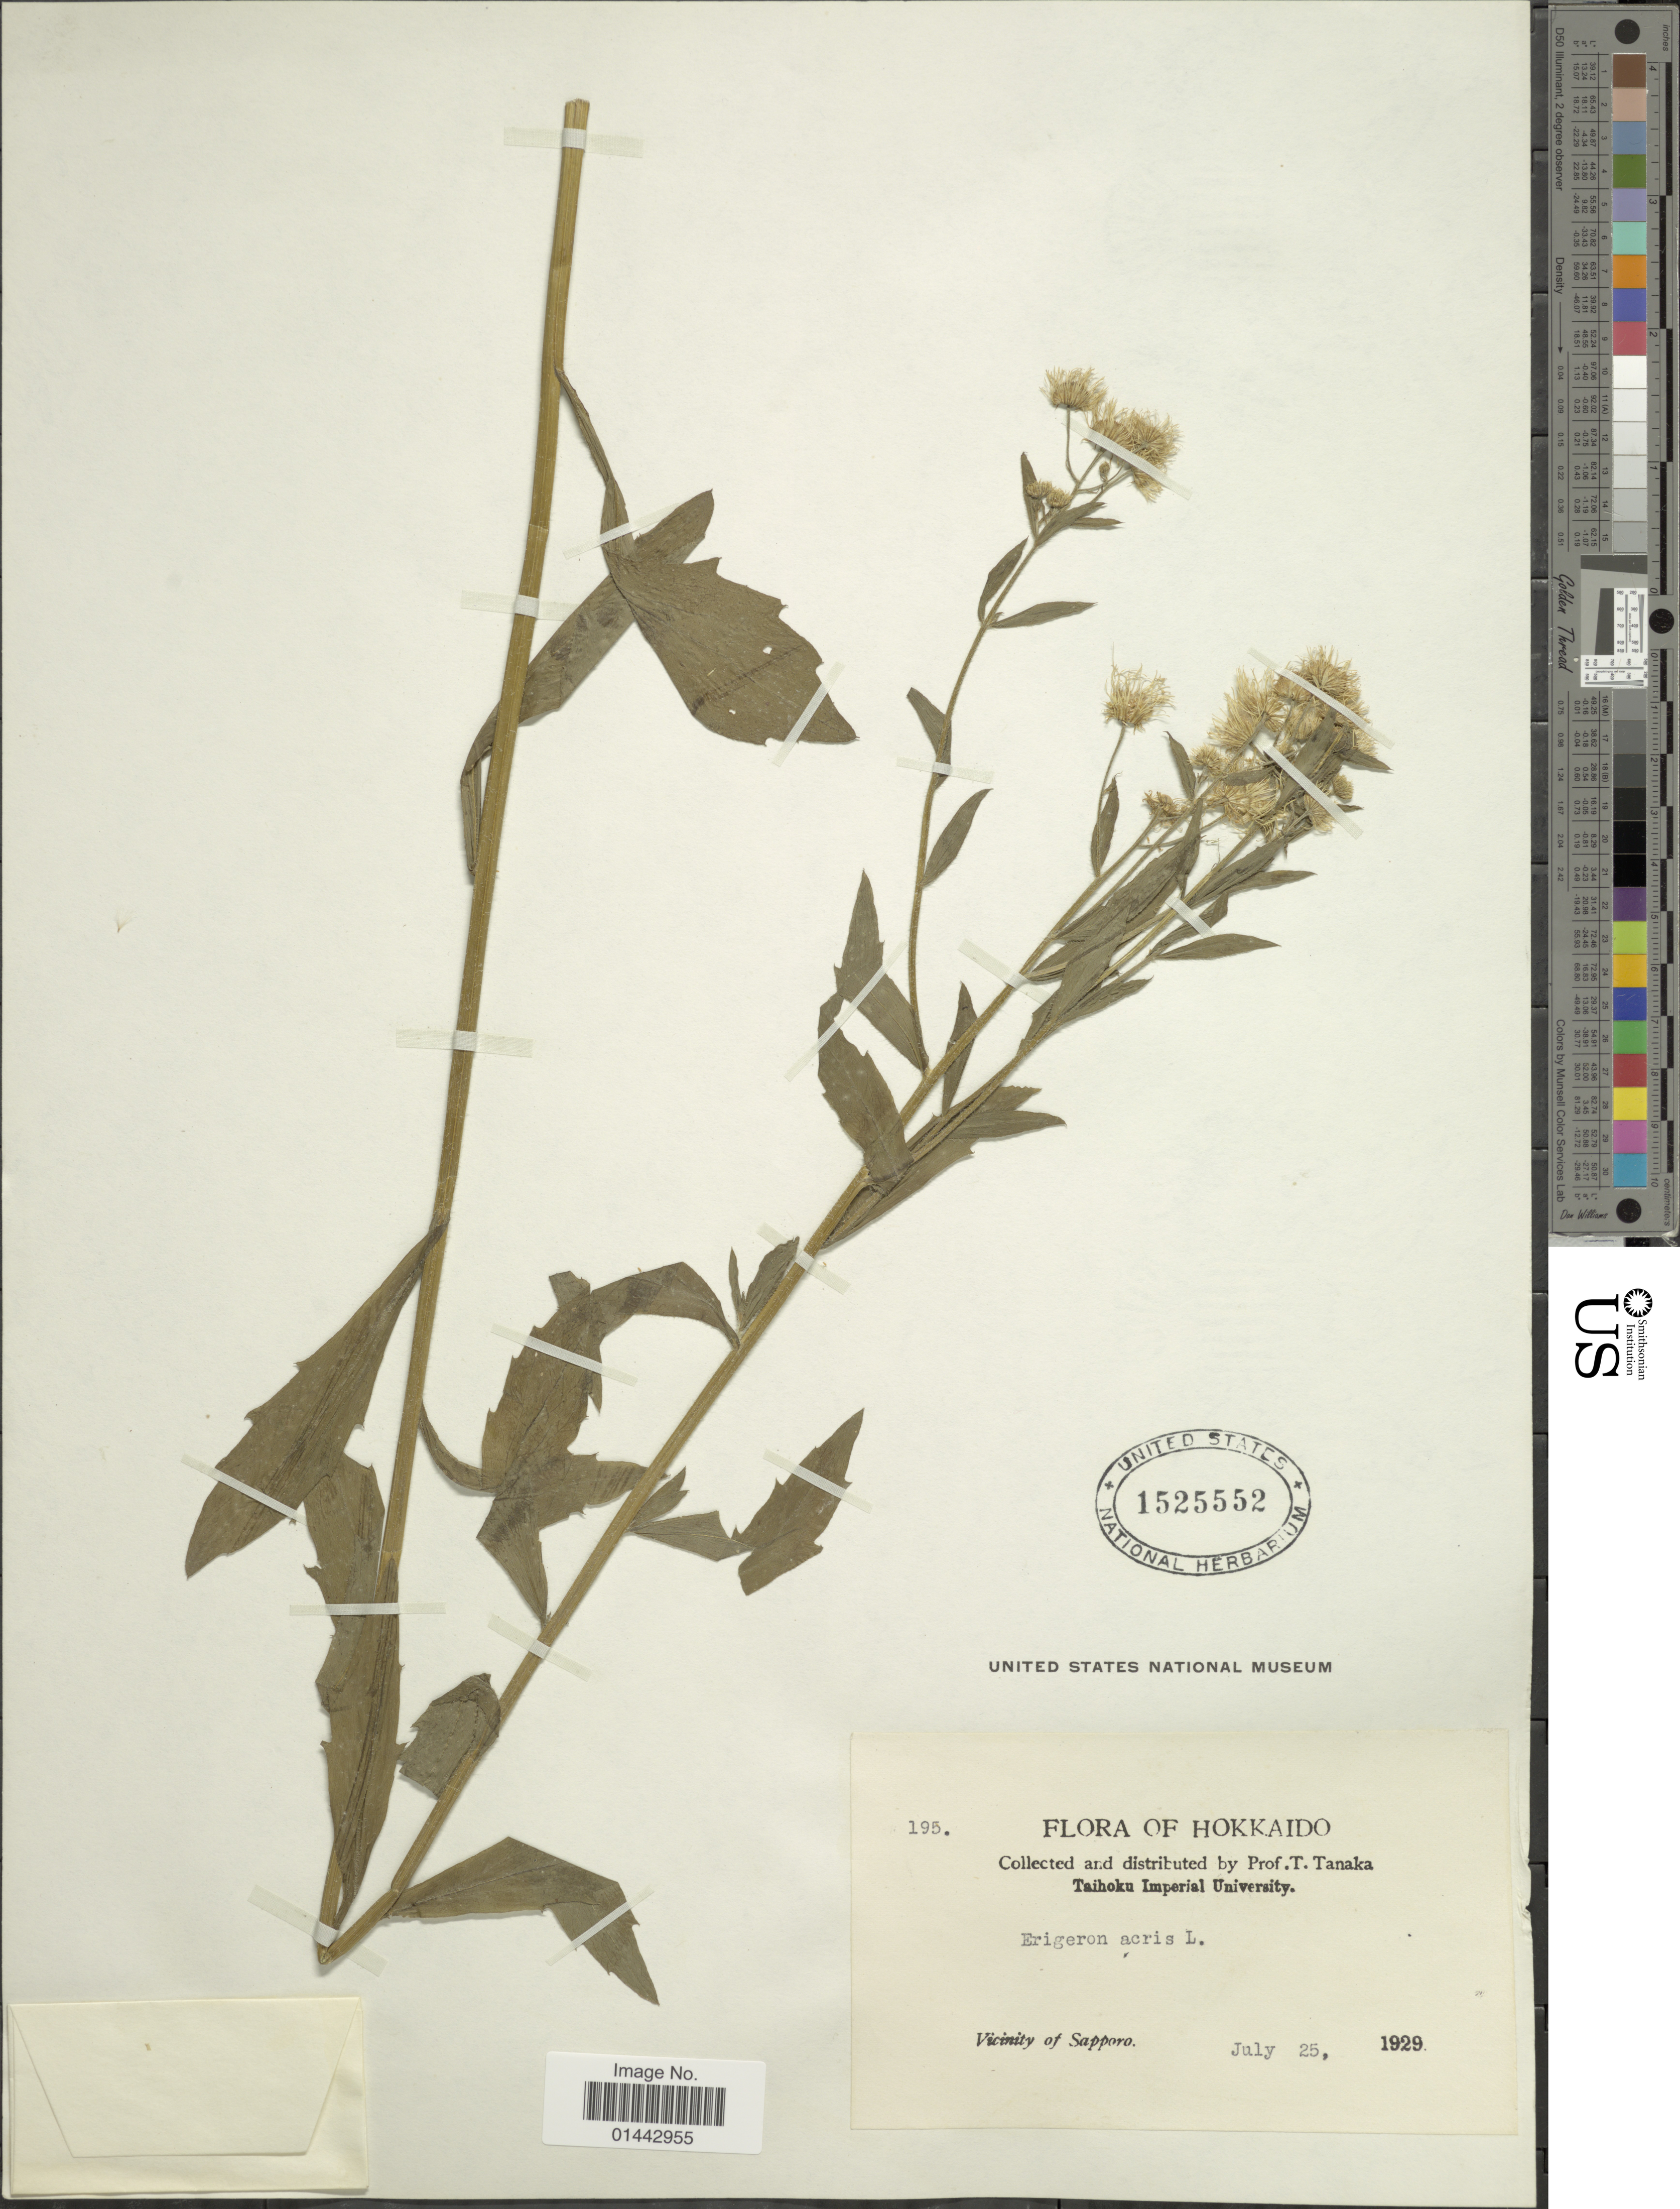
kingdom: Plantae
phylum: Tracheophyta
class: Magnoliopsida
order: Asterales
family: Asteraceae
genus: Erigeron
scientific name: Erigeron acris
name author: L.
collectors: T. Tanaka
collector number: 195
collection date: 1929-07-25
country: Japan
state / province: Hokkaidō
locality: Vicinity of Sapporo.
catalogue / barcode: US 1525552